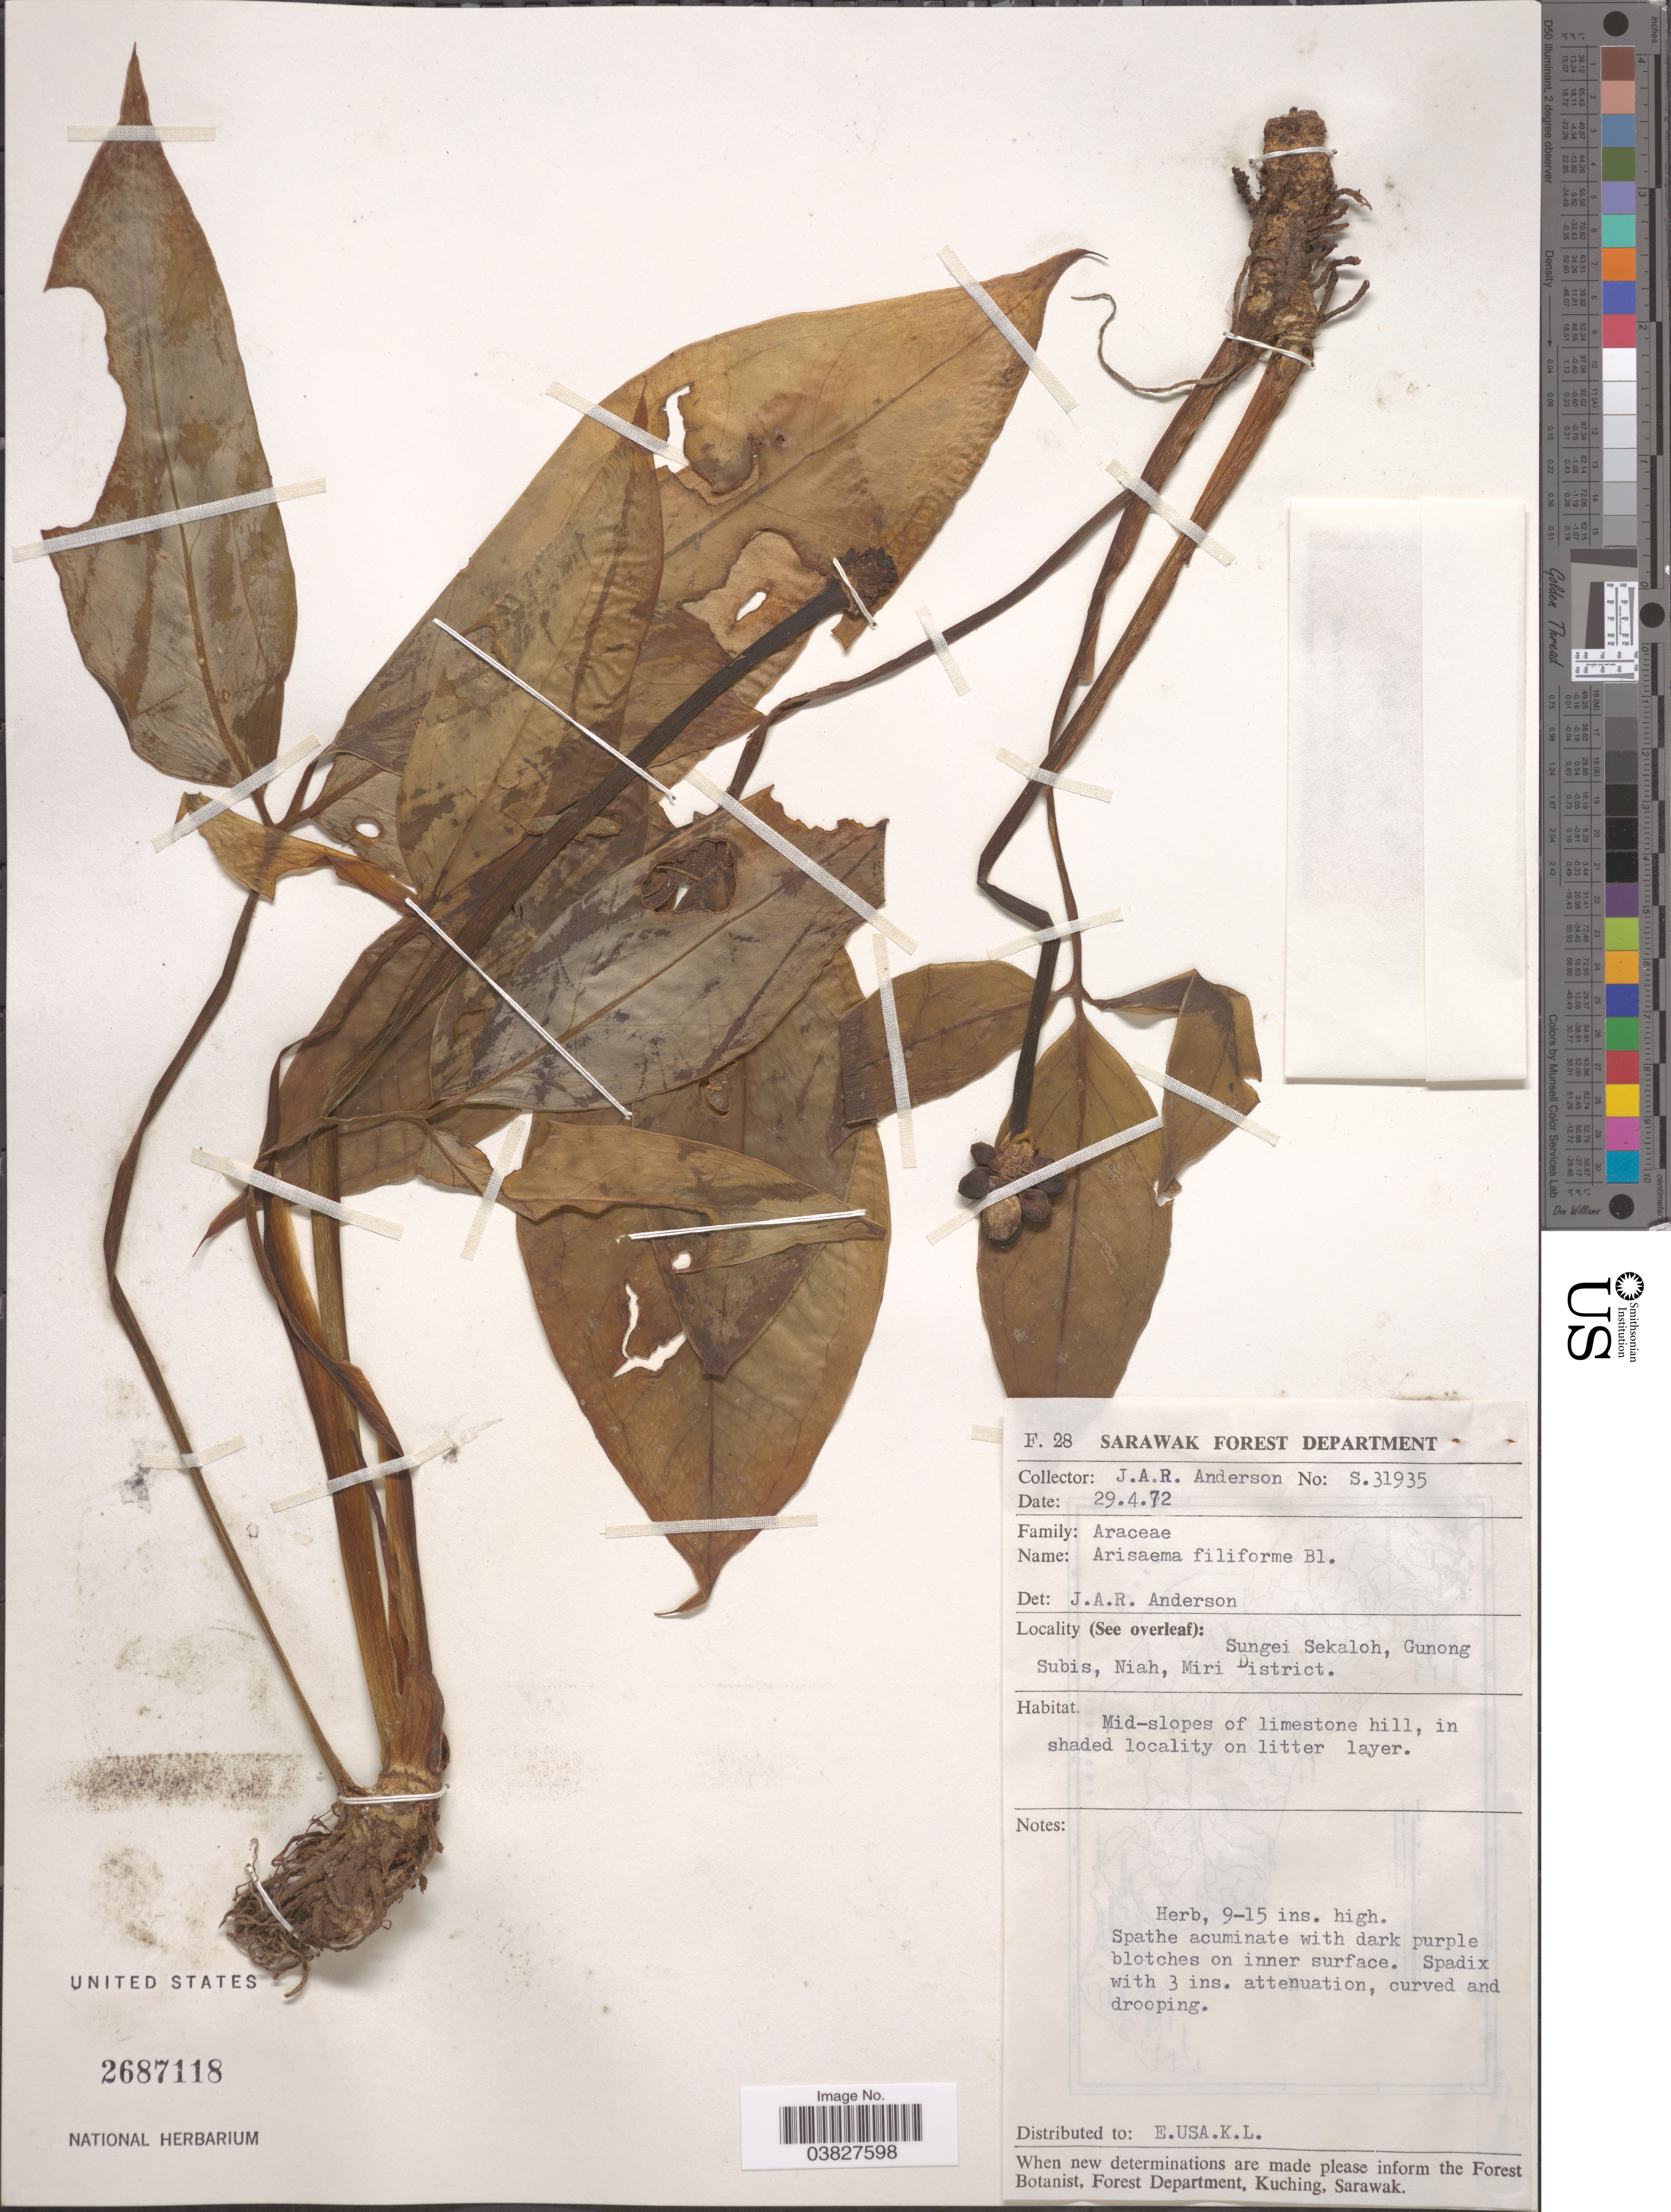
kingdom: Plantae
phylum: Tracheophyta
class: Liliopsida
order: Alismatales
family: Araceae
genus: Arisaema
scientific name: Arisaema filiforme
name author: (Reinw.) Blume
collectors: J. A. R. Anderson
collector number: S31935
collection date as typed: Transcribed d/m/y: 29/4/72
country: Malaysia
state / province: Sarawak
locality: Sungei Sekaloh, Gunong Subis, Niah, Miri District. Mid-slopes of limestone hill, in shaded locality on litter layer.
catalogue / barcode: US 2687118